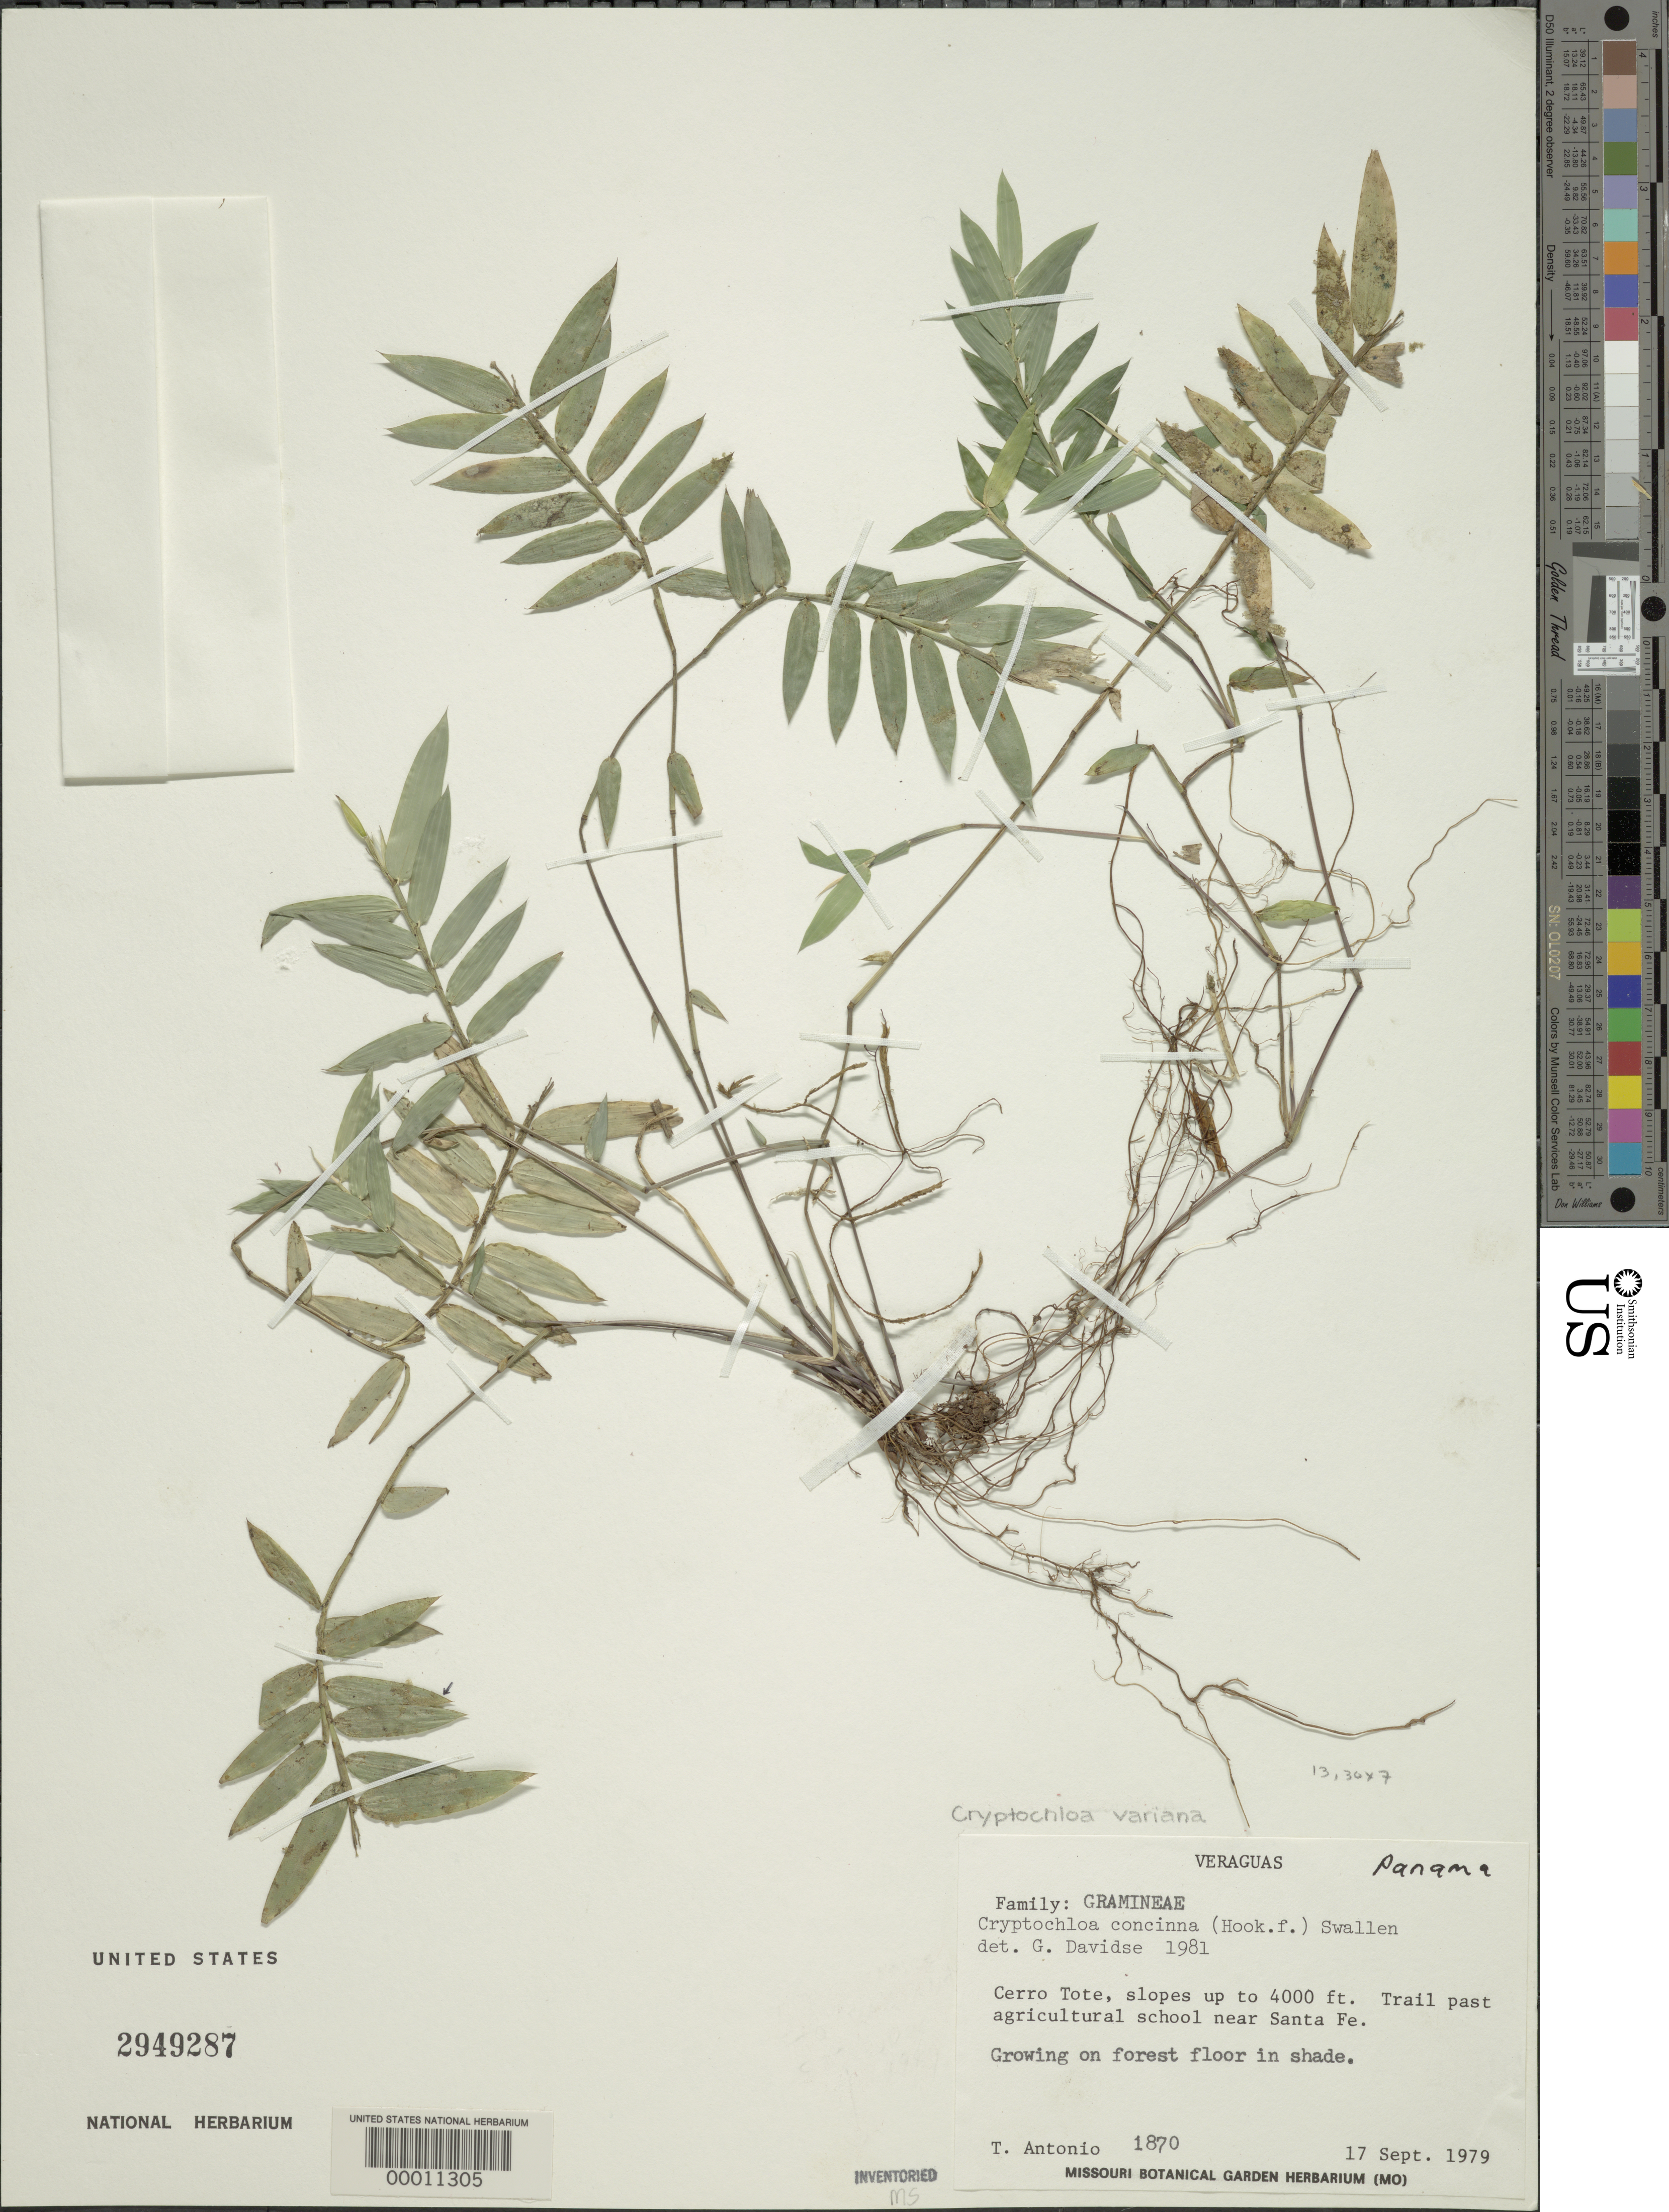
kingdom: Plantae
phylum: Tracheophyta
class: Liliopsida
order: Poales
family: Poaceae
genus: Cryptochloa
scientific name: Cryptochloa variana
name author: Swallen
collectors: T. Antonio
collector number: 1870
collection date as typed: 17 Sep 1979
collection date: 1979-09-17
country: Panama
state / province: Veraguas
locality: Cerro Tute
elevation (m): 1219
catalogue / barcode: US 2949287